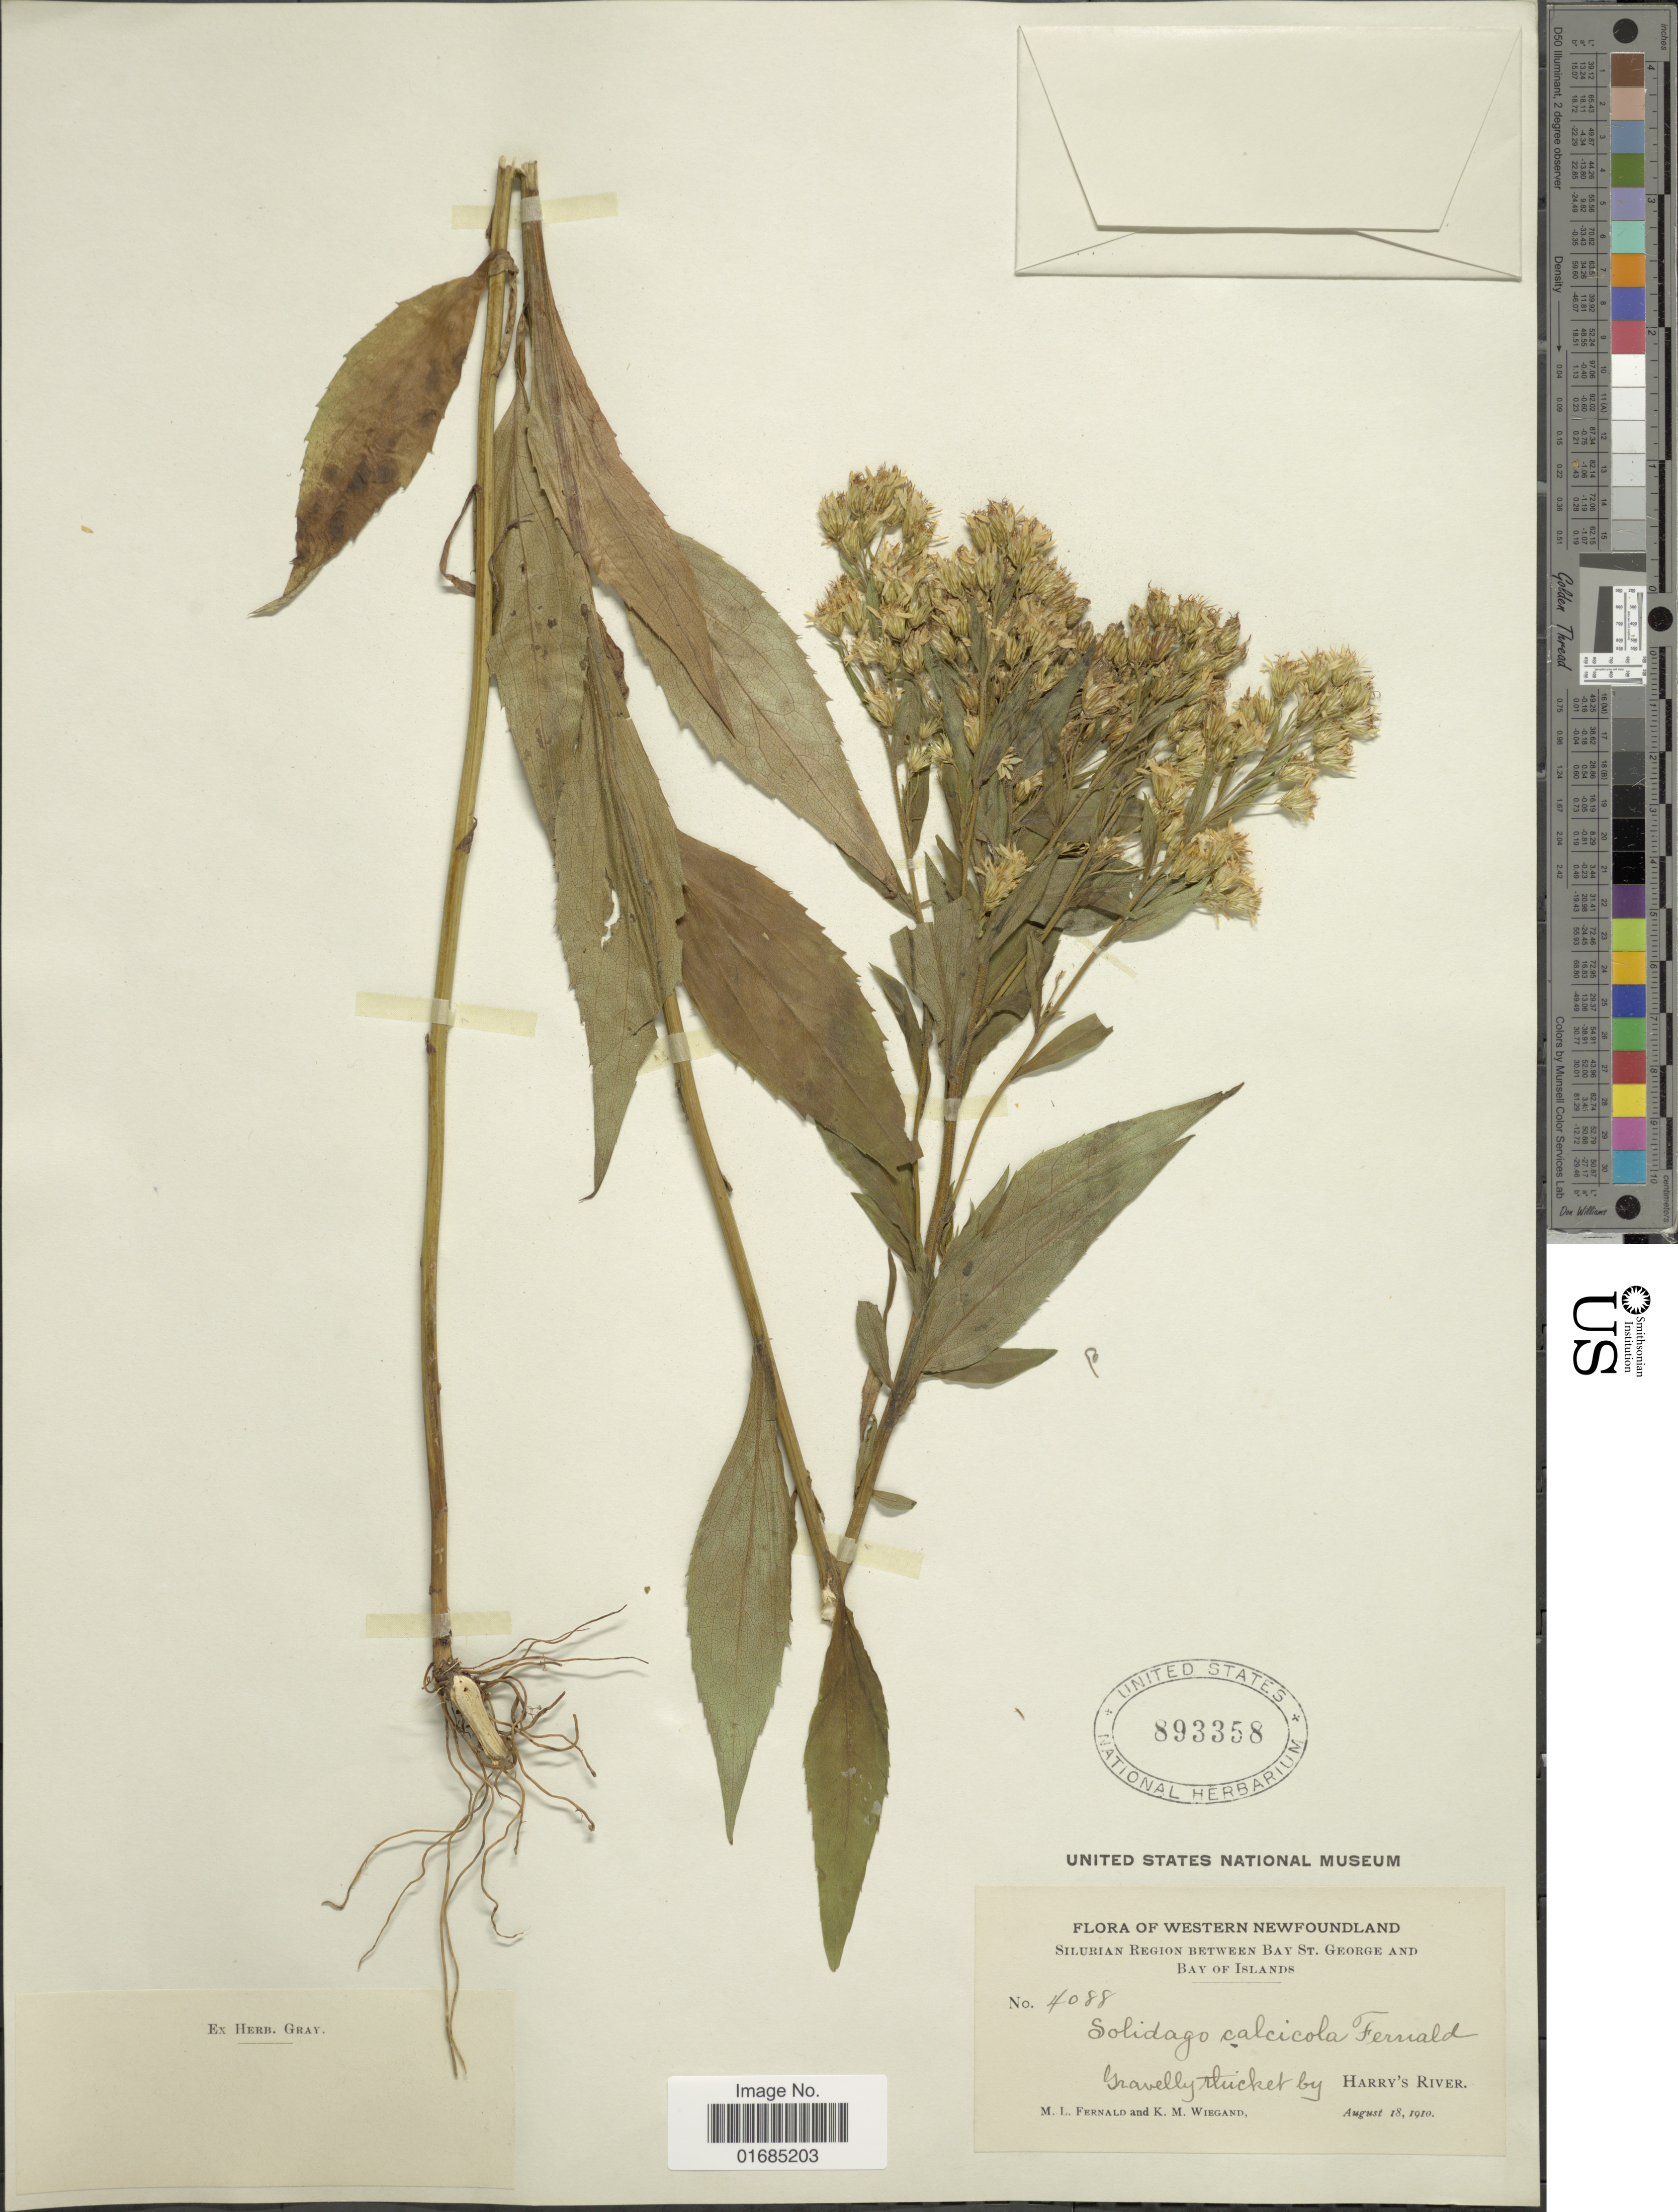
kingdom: Plantae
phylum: Tracheophyta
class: Magnoliopsida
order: Asterales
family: Asteraceae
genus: Solidago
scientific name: Solidago calcicola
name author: (Fernald) Fernald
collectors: M. L. Fernald & K. M. Wiegand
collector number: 4088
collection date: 1910-08-18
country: Canada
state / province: Newfoundland and Labrador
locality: Western Newfoundland. Silurian Region between Bay St, George and Bay of Islands. Harry's River.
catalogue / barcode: US 893358